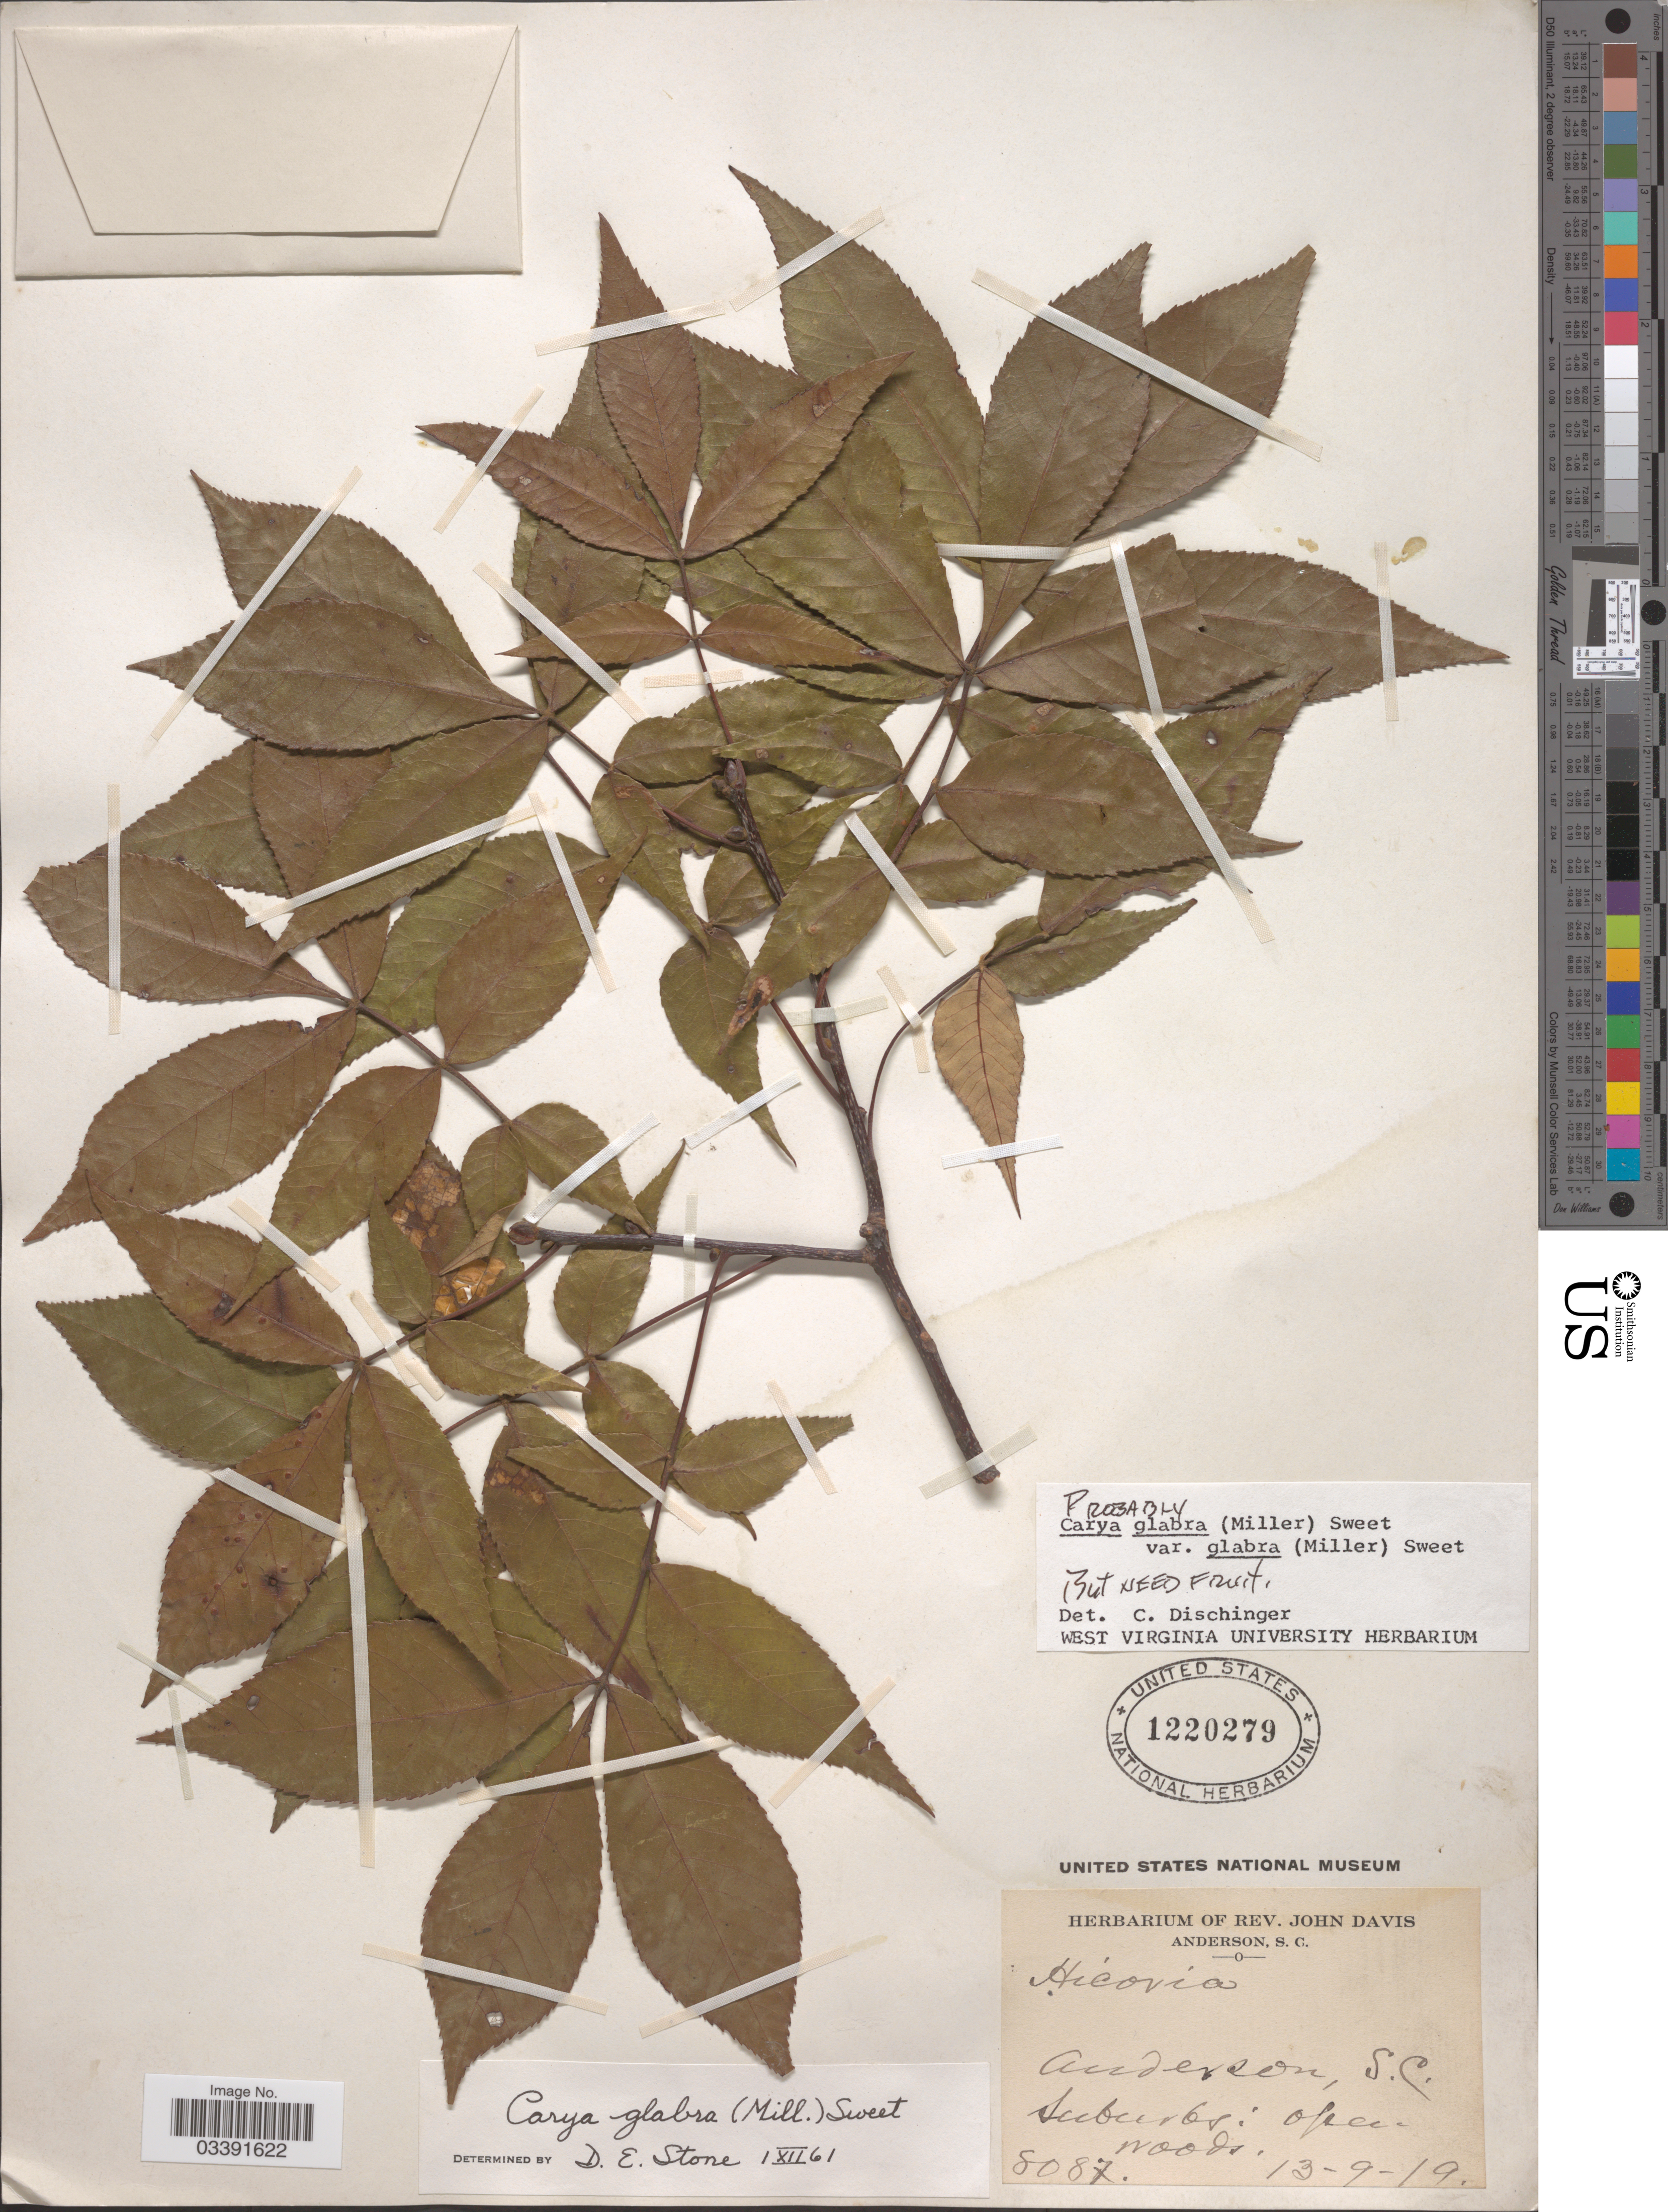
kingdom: Plantae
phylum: Tracheophyta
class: Magnoliopsida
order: Fagales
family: Juglandaceae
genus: Carya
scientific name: Carya glabra var. glabra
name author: (Mill.) Sweet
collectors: ex herb. Rev. John Davis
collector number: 5087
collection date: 1919-09-13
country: United States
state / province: South Carolina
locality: Anderson. Suburbs: open woods.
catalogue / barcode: US 1220279